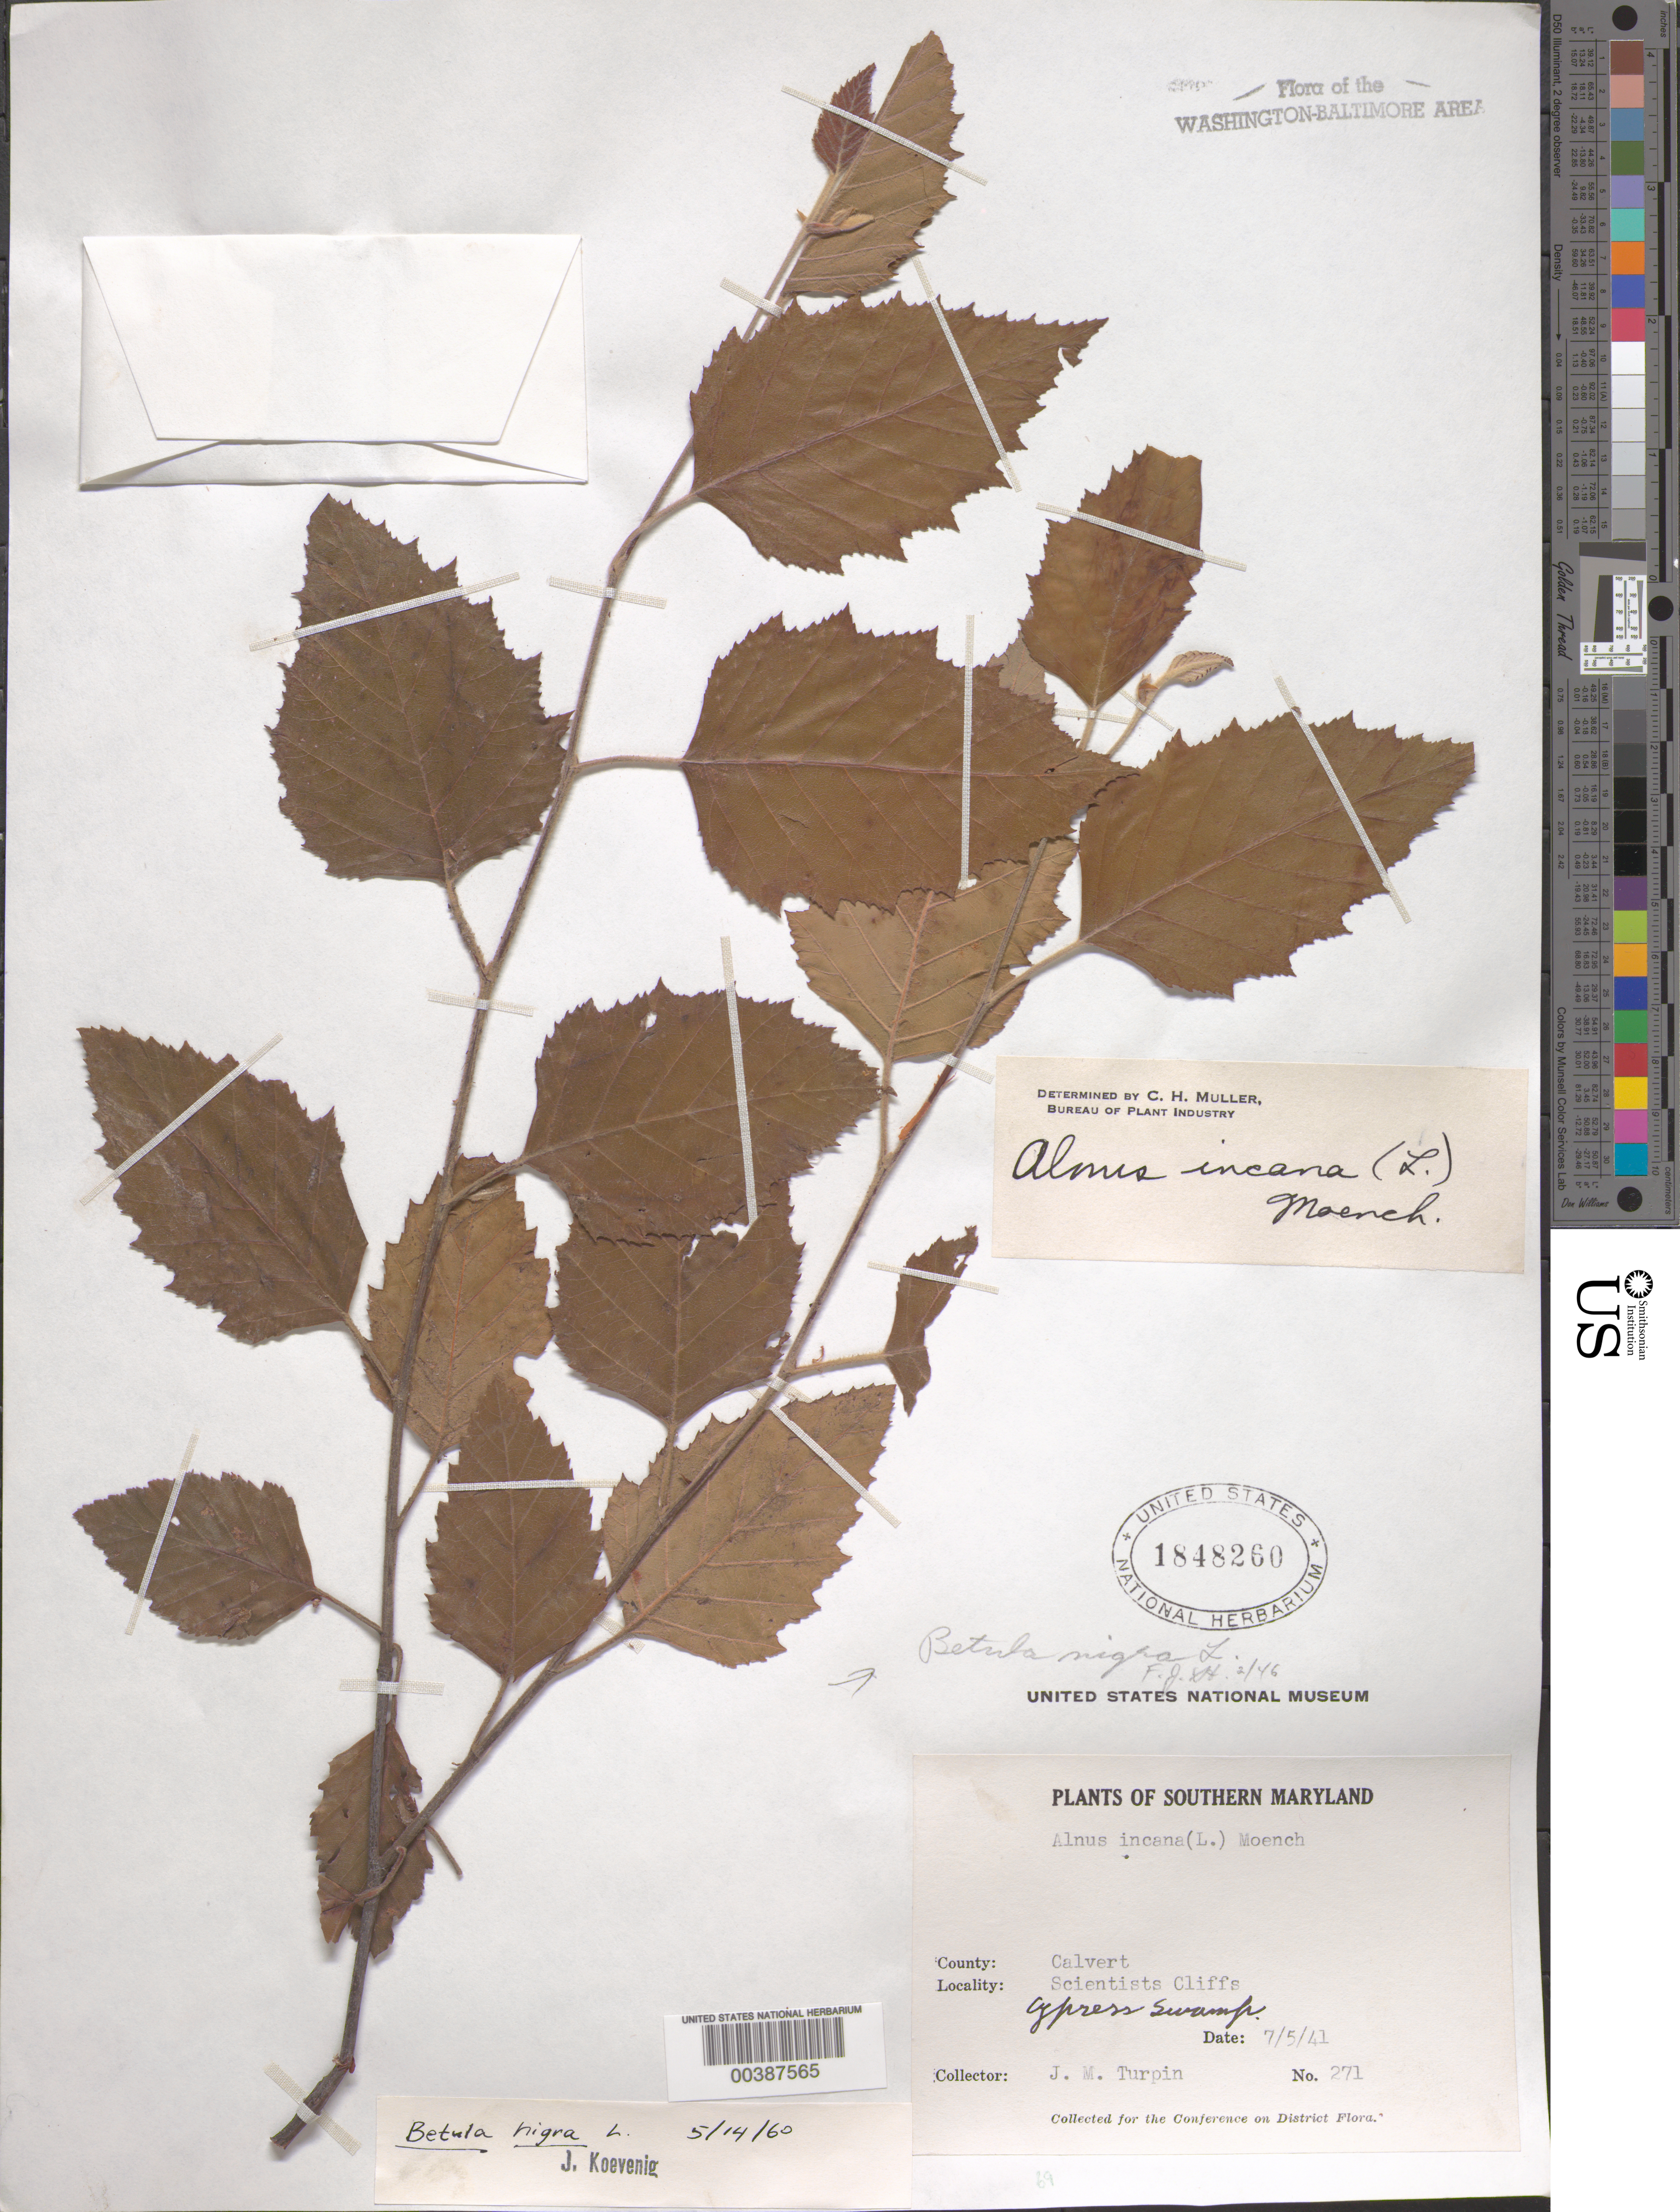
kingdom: Plantae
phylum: Tracheophyta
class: Magnoliopsida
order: Fagales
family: Betulaceae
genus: Betula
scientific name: Betula nigra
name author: L.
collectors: J. M. Turpin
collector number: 271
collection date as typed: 05 Jul 1941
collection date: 1941-07-05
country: United States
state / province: Maryland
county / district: Calvert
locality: Scientists cliffs, Cypress Swamp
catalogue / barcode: US 1848260